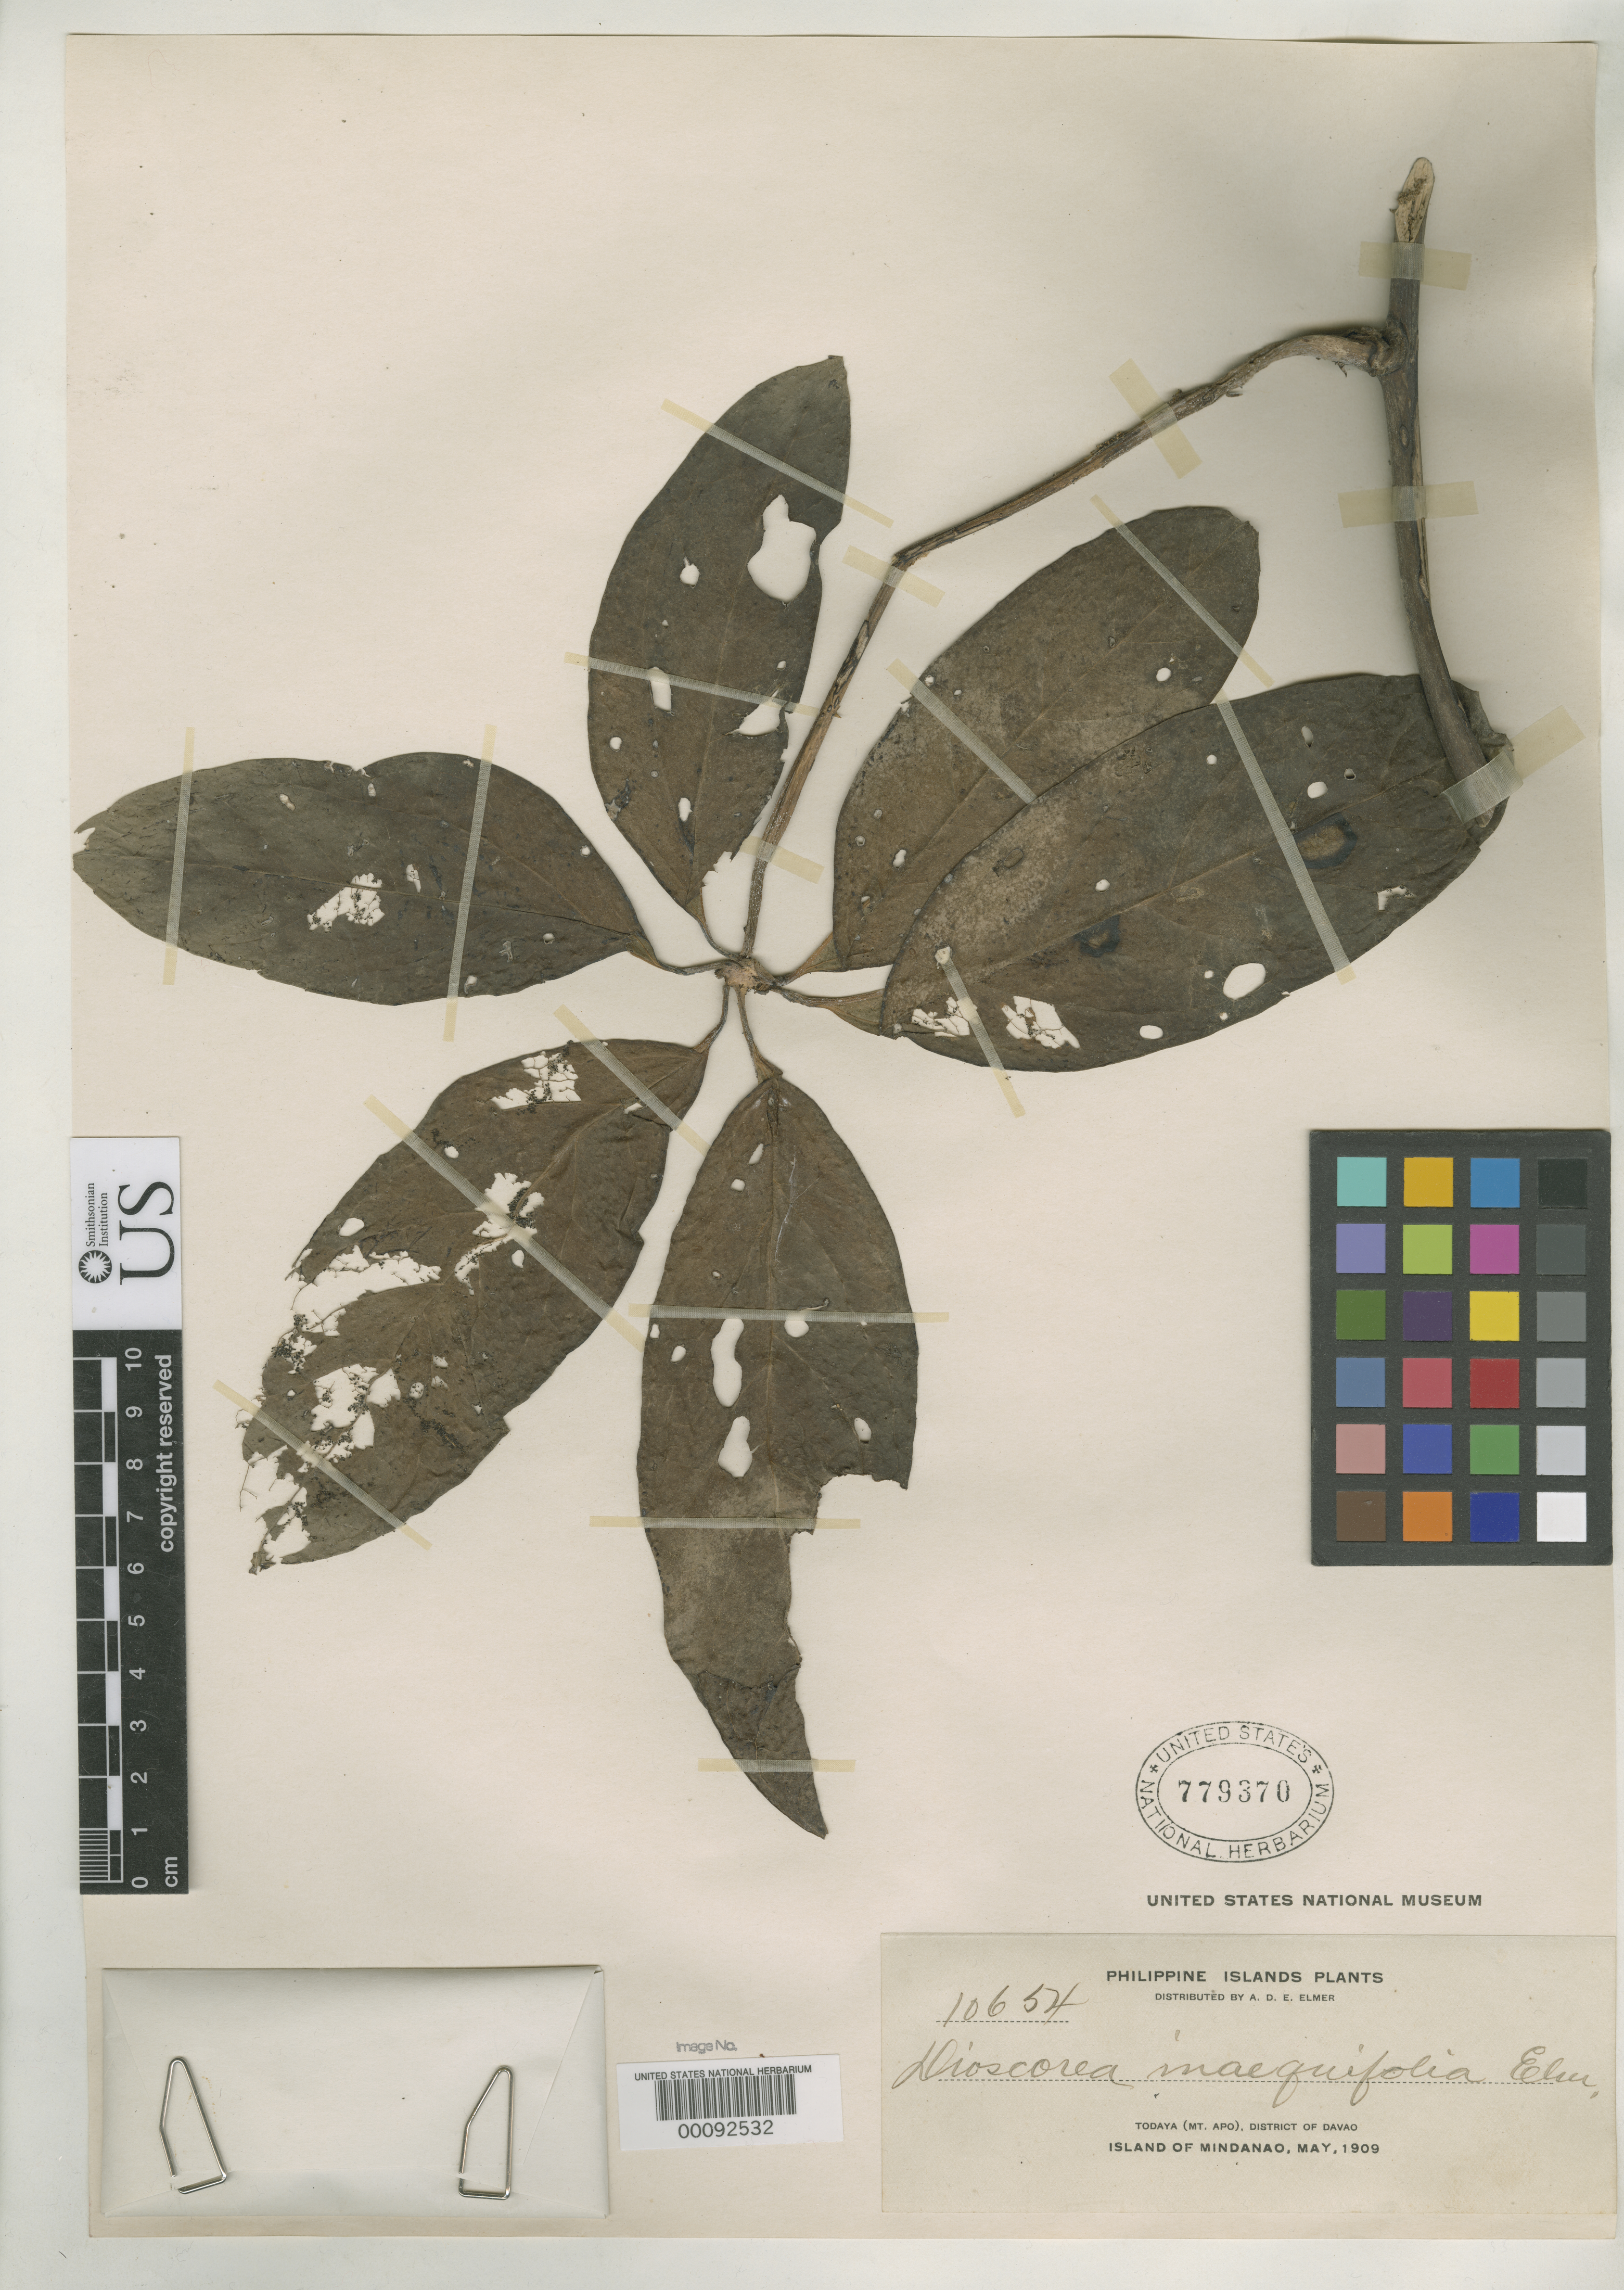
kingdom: Plantae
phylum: Tracheophyta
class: Liliopsida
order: Dioscoreales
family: Dioscoreaceae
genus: Dioscorea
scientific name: Dioscorea inaequifolia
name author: Elmer ex Prain & Burkhill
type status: Isotype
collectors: A. D. E. Elmer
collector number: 10654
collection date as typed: May 1909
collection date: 1909-05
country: Philippines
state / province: Davao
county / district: Davao del Sur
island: Mindanao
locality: Todaya, Mt. Apo.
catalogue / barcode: US 779370